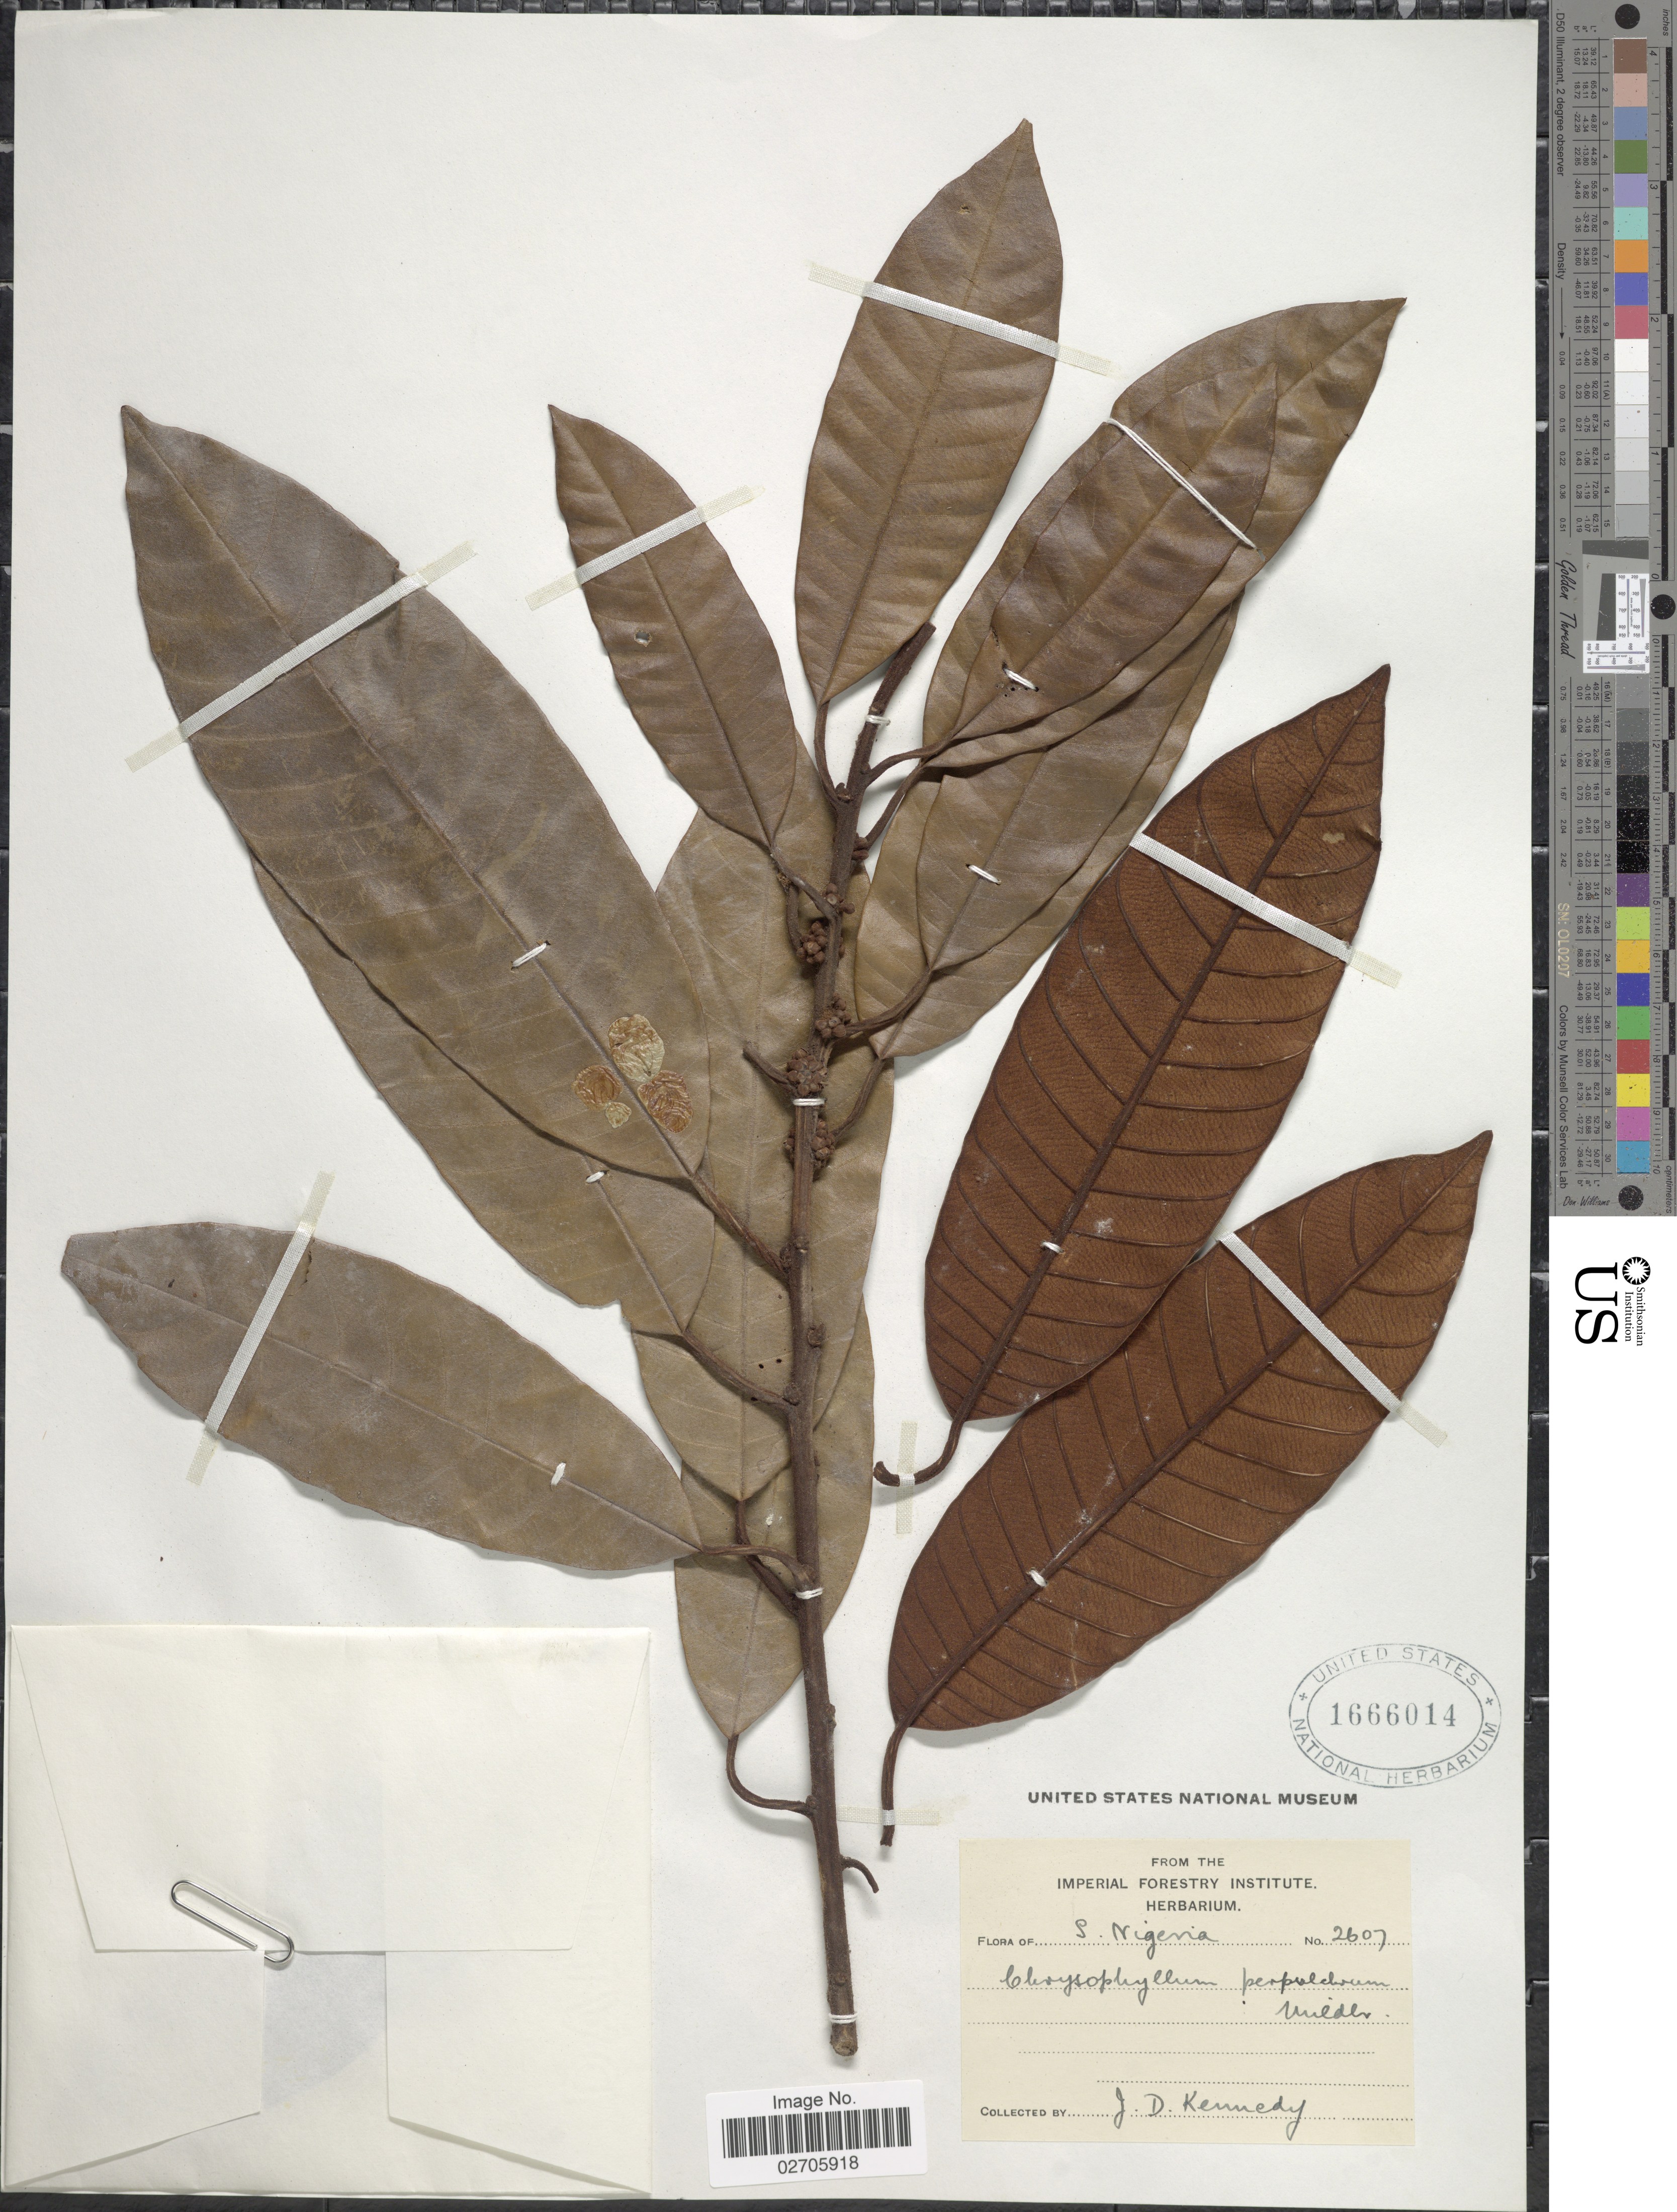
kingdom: Plantae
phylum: Tracheophyta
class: Magnoliopsida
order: Ericales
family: Sapotaceae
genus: Chrysophyllum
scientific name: Chrysophyllum perpulchrum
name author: Mildbr. ex Hutch. & Dalziel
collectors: J. D. Kennedy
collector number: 2607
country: Nigeria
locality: S. Nigeria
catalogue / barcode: US 1666014